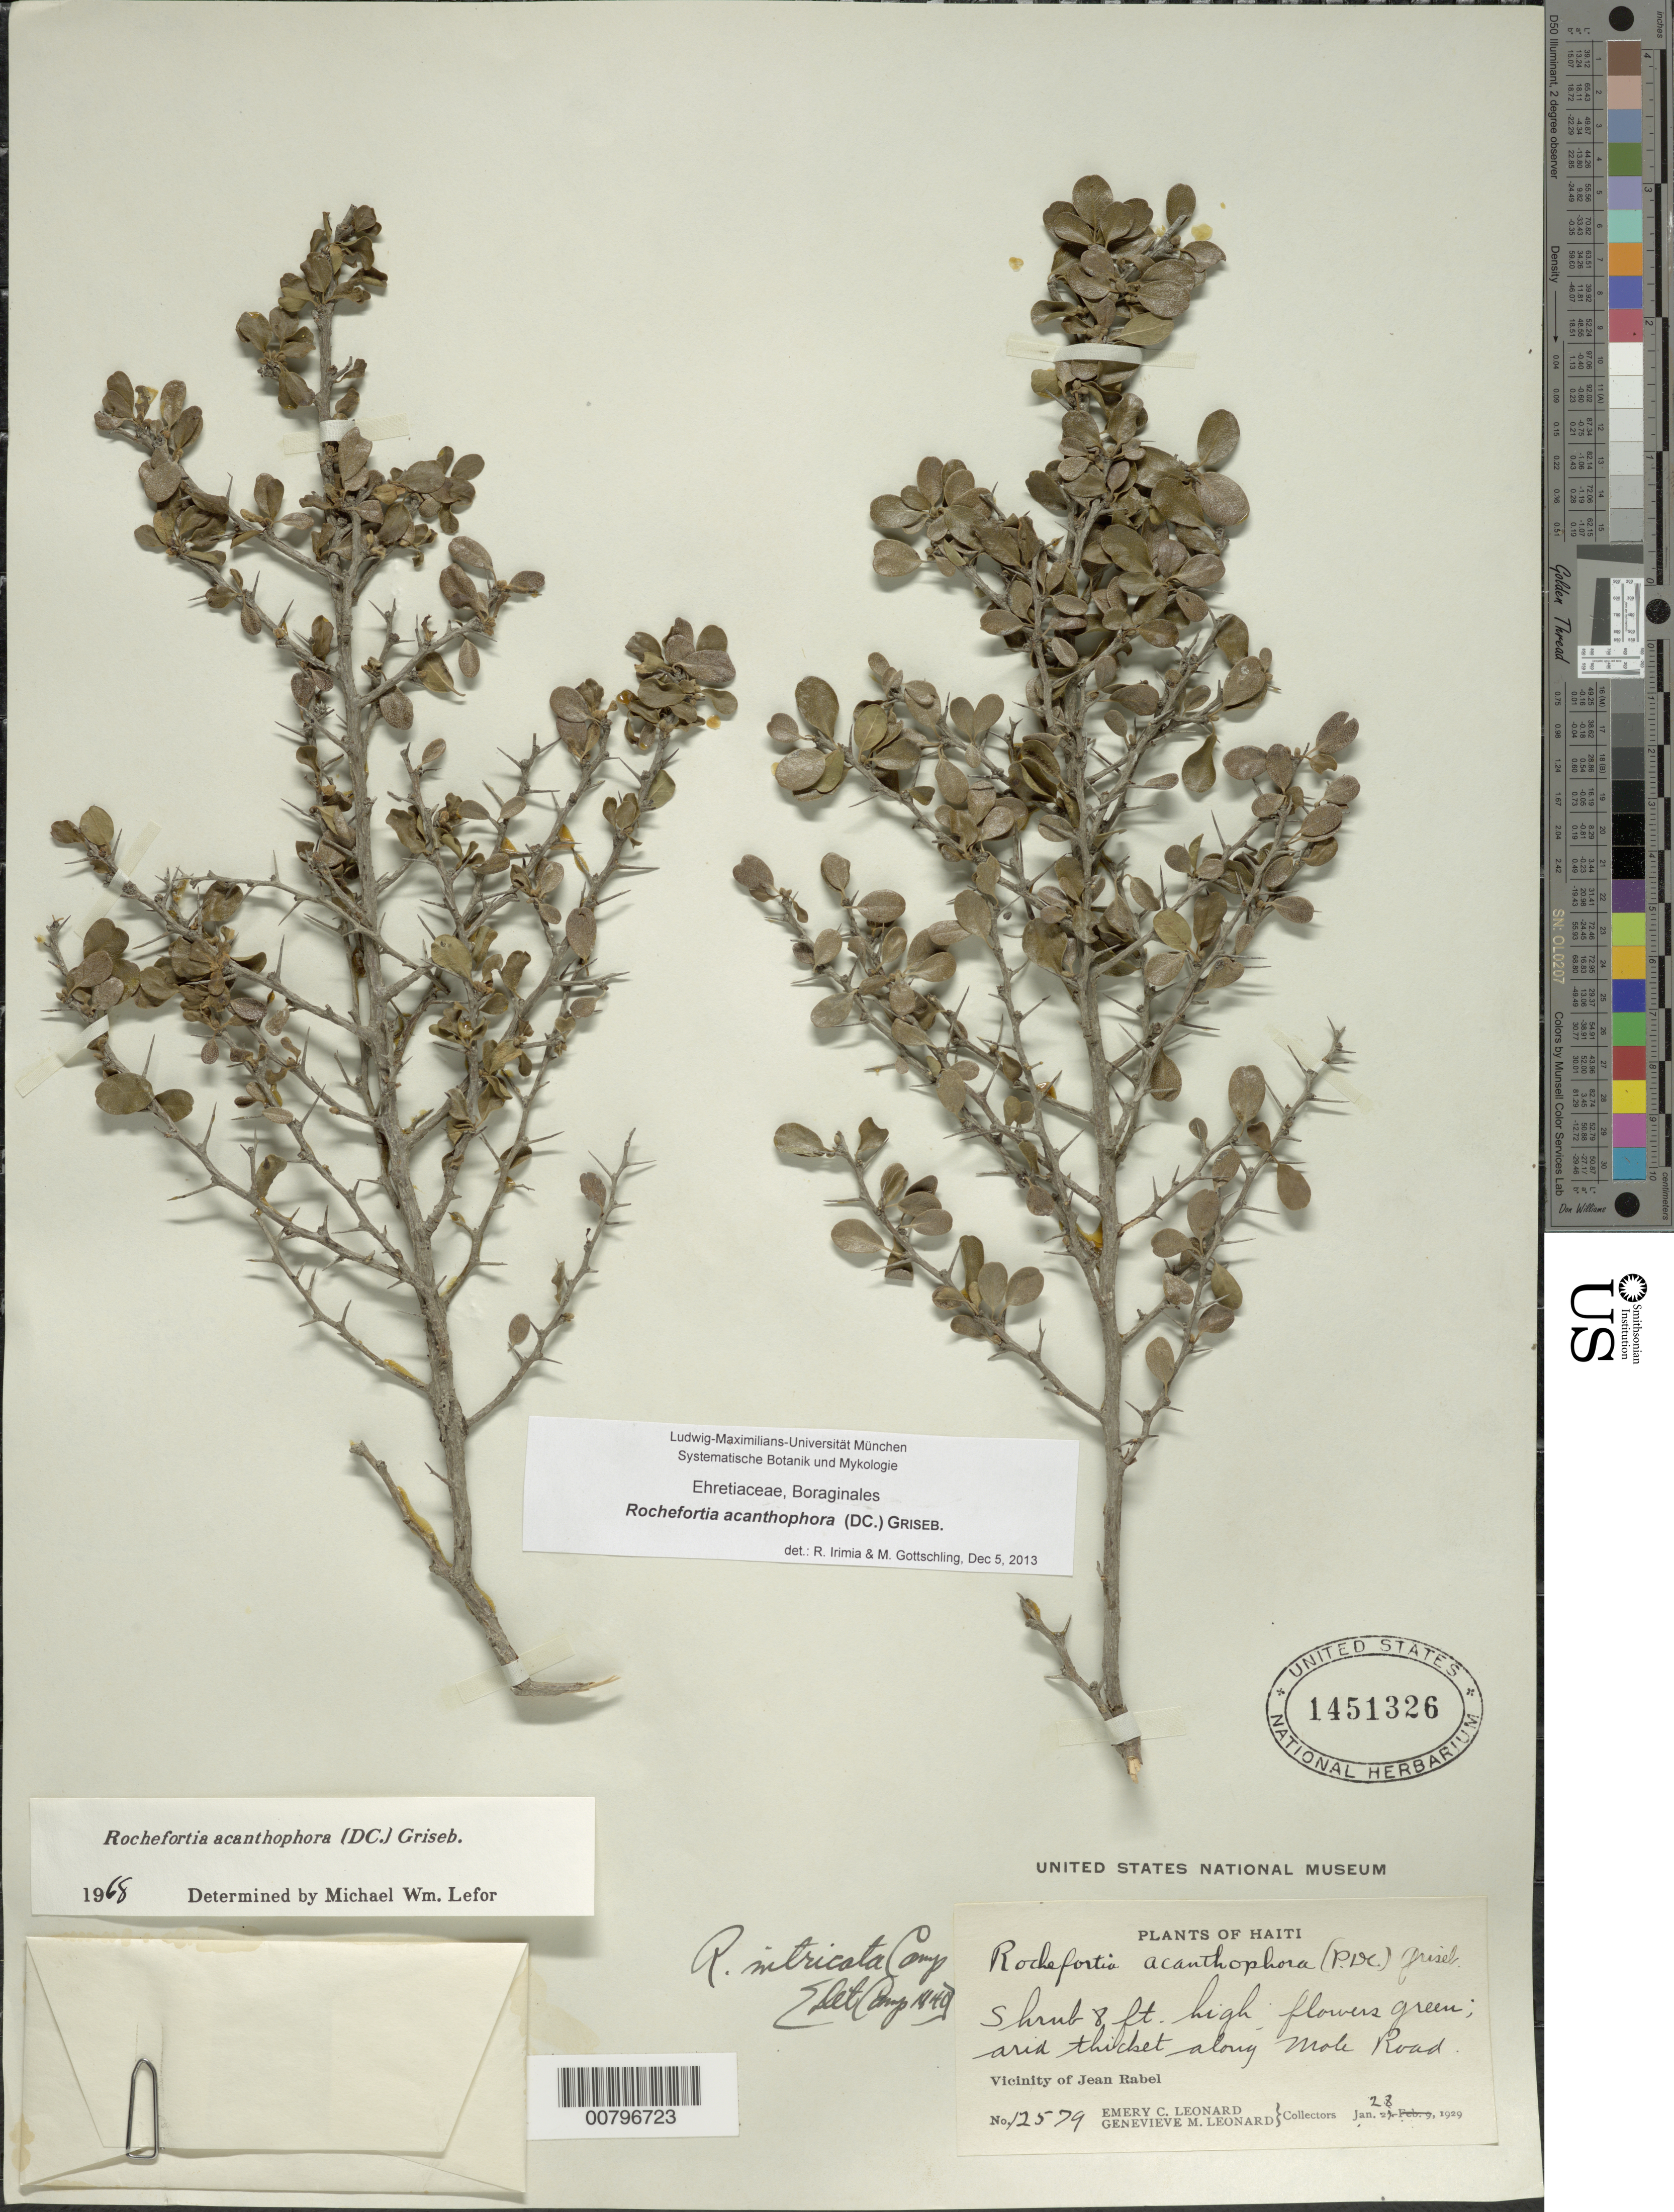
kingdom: Plantae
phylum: Tracheophyta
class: Magnoliopsida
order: Boraginales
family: Ehretiaceae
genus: Rochefortia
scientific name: Rochefortia acanthophora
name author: (DC.) Griseb.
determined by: Irimia, R.; Gottschling, M.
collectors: E. C. Leonard & G. M. Leonard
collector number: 12579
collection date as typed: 28 Jan 1929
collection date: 1929-01-28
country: Haiti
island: Hispaniola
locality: Vicinity of Jean Rabel, along Mole Road.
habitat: Arid thicket.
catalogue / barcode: US 1451326